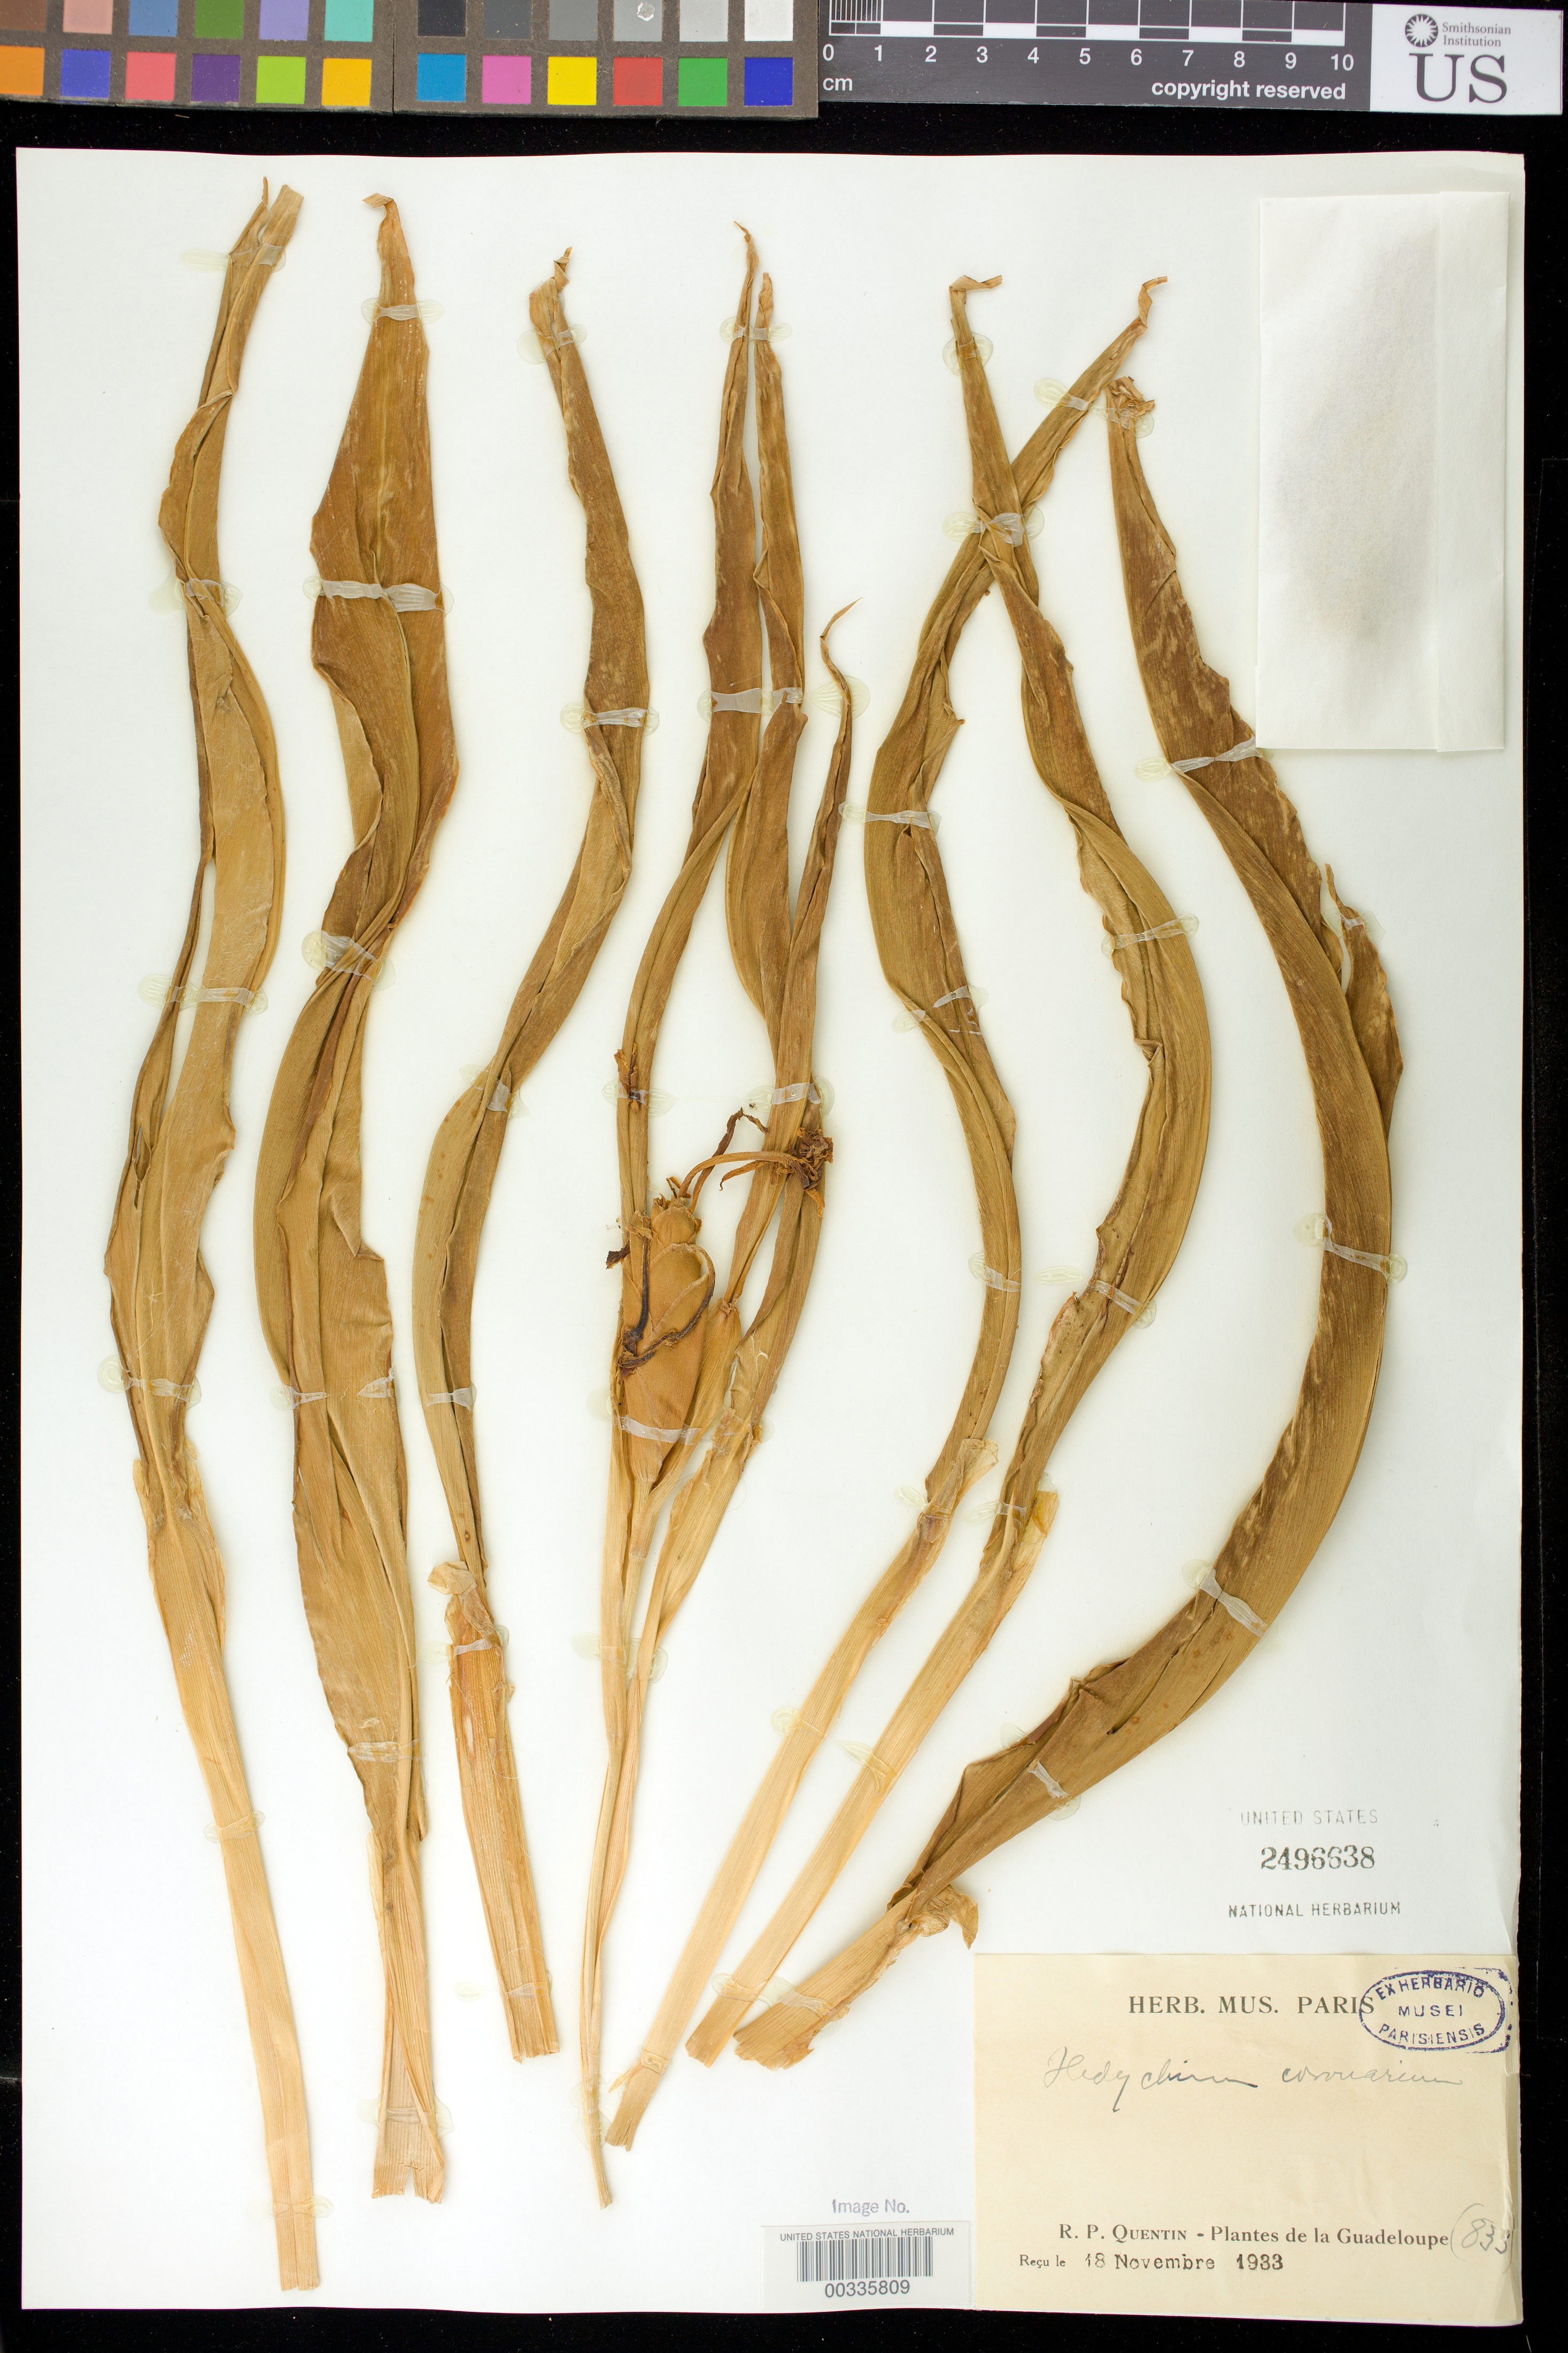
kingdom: Plantae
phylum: Tracheophyta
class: Liliopsida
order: Zingiberales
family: Zingiberaceae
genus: Hedychium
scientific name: Hedychium coronarium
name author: J. Koenig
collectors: R. Quentin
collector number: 833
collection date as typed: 18 Nov 1933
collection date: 1933-11-18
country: Guadeloupe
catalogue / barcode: US 2496638